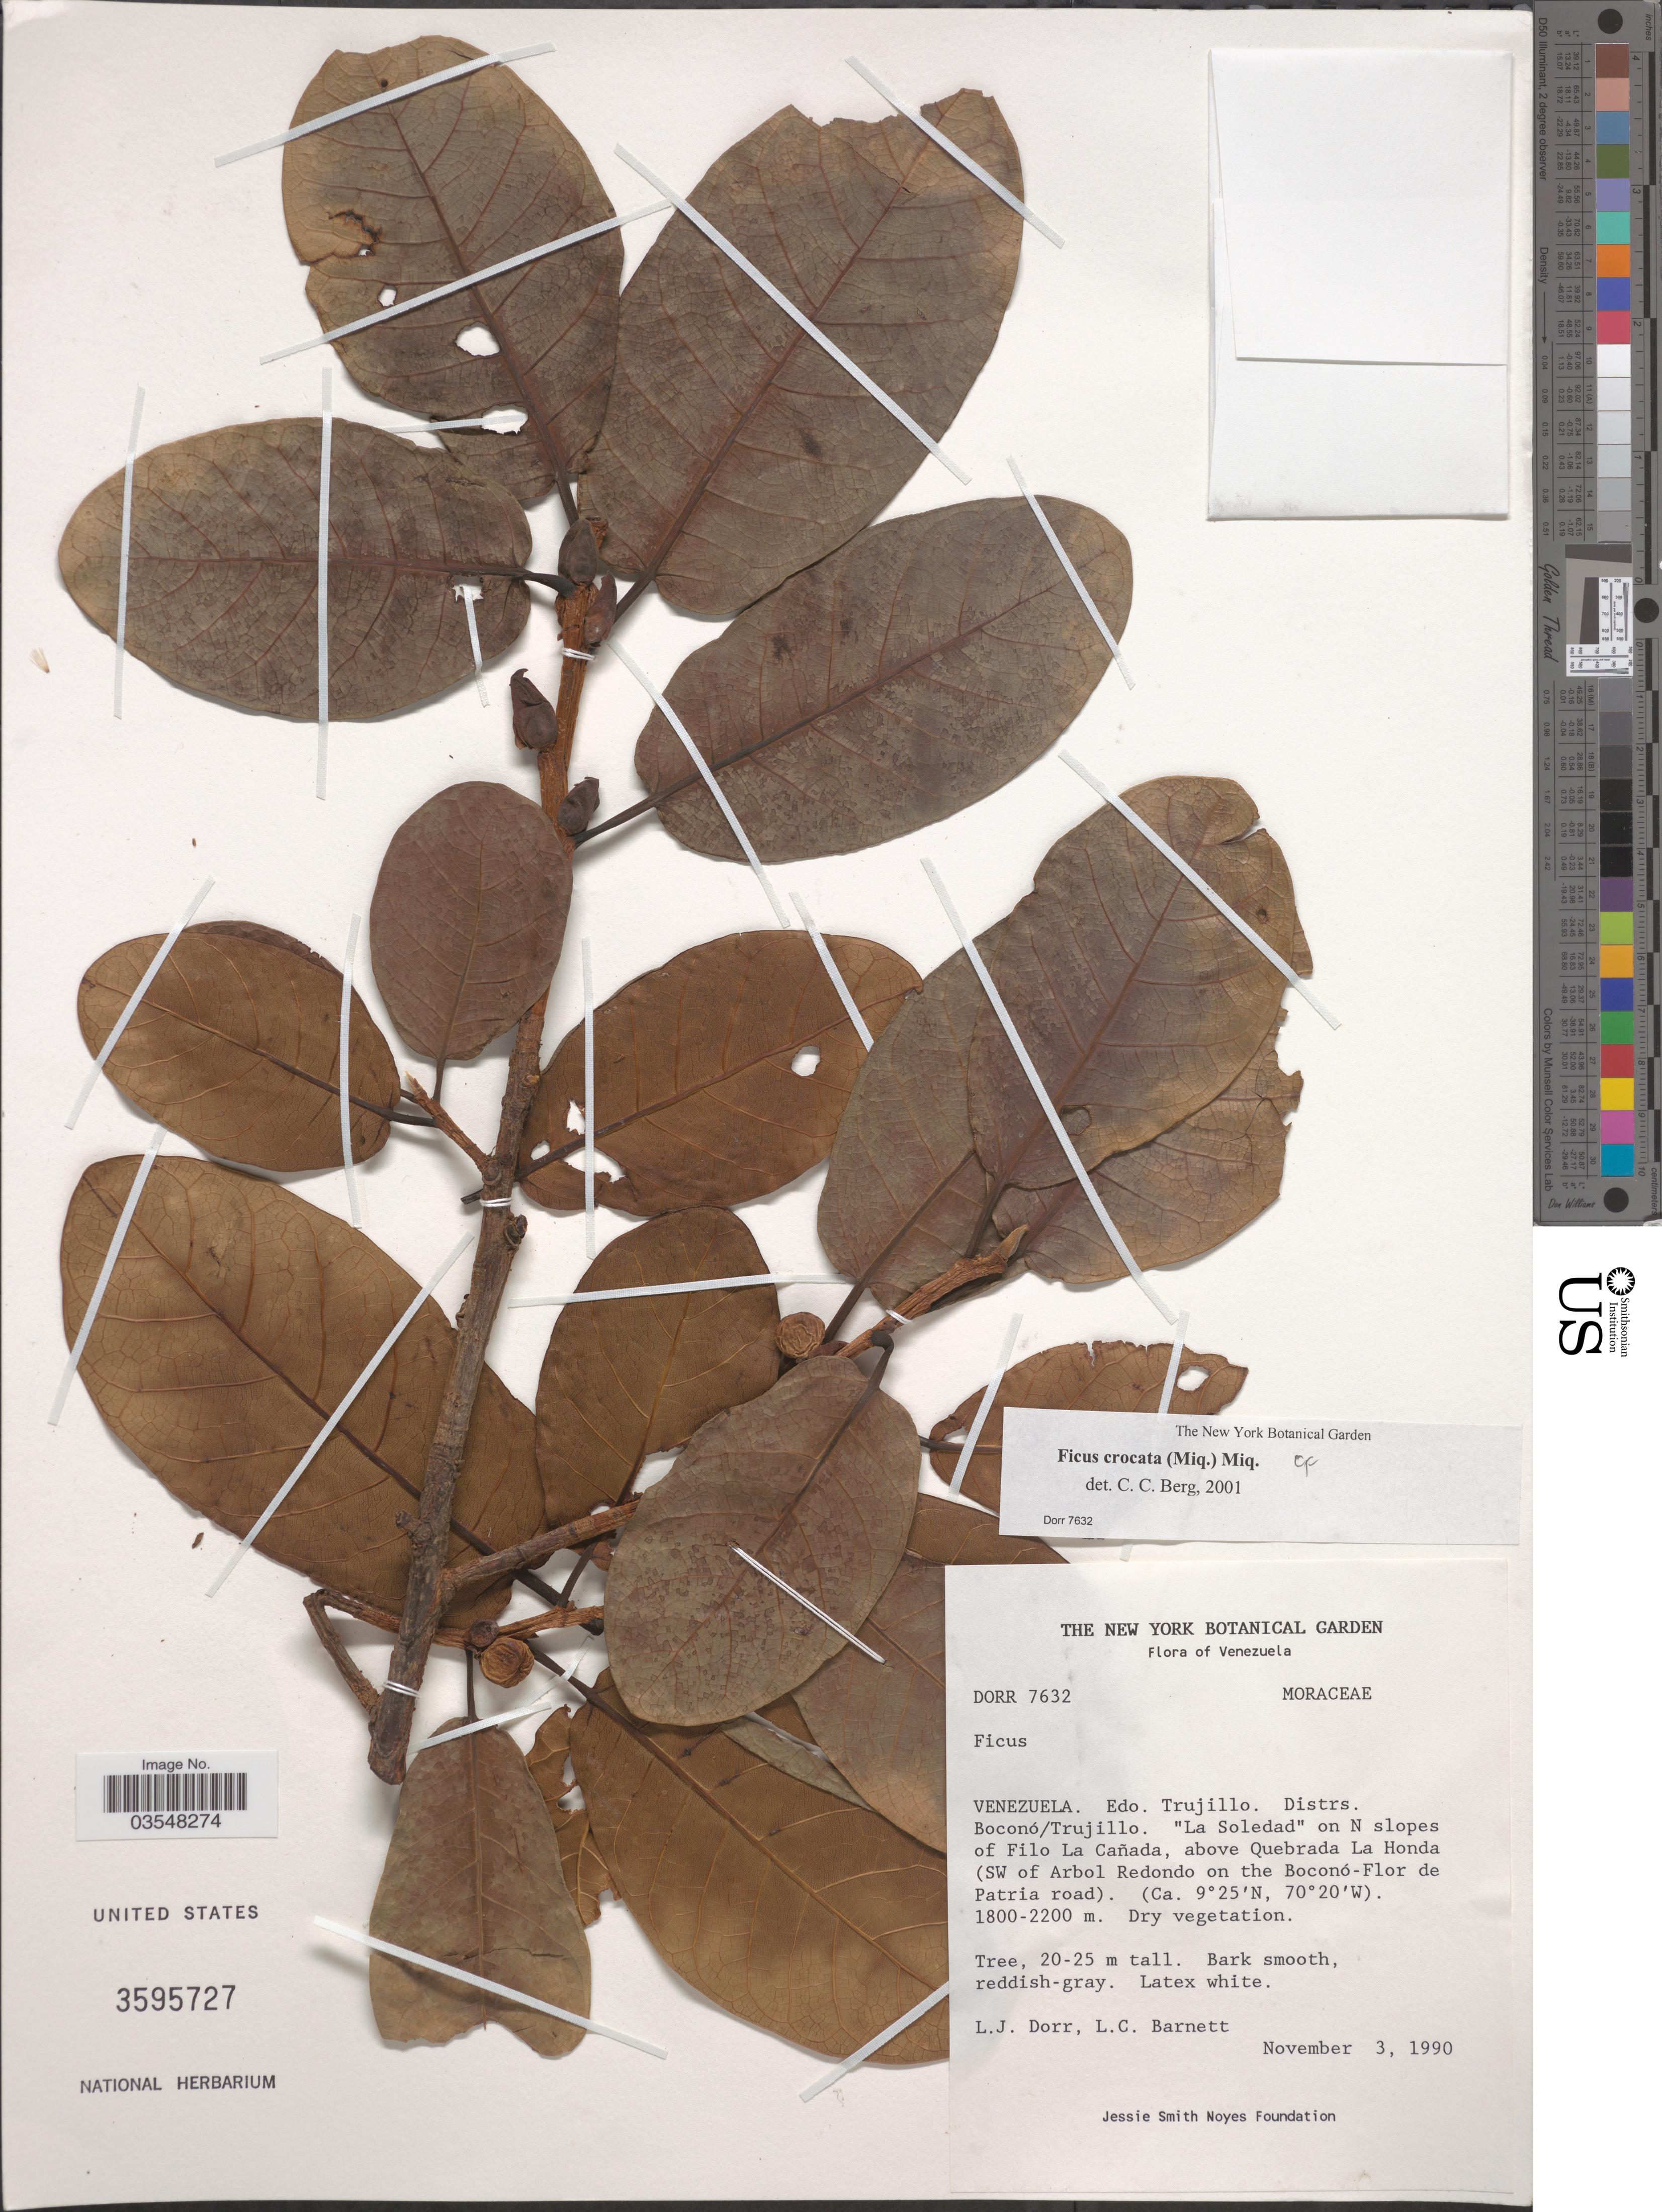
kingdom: Plantae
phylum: Tracheophyta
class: Magnoliopsida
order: Rosales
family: Moraceae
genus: Ficus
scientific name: Ficus crocata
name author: (Miq.) Miq.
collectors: L. J. Dorr & L. C. Barnett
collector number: DORR7632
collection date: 1990-11-03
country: Venezuela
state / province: Trujillo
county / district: Boconó/Trujillo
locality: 'La Soledad' on N slopes of Filo La Canada, above Quebrada La Honda (SW of Arbol Redondo on the Bocono-Flor de Patria road)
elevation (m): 1800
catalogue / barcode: US 3595727